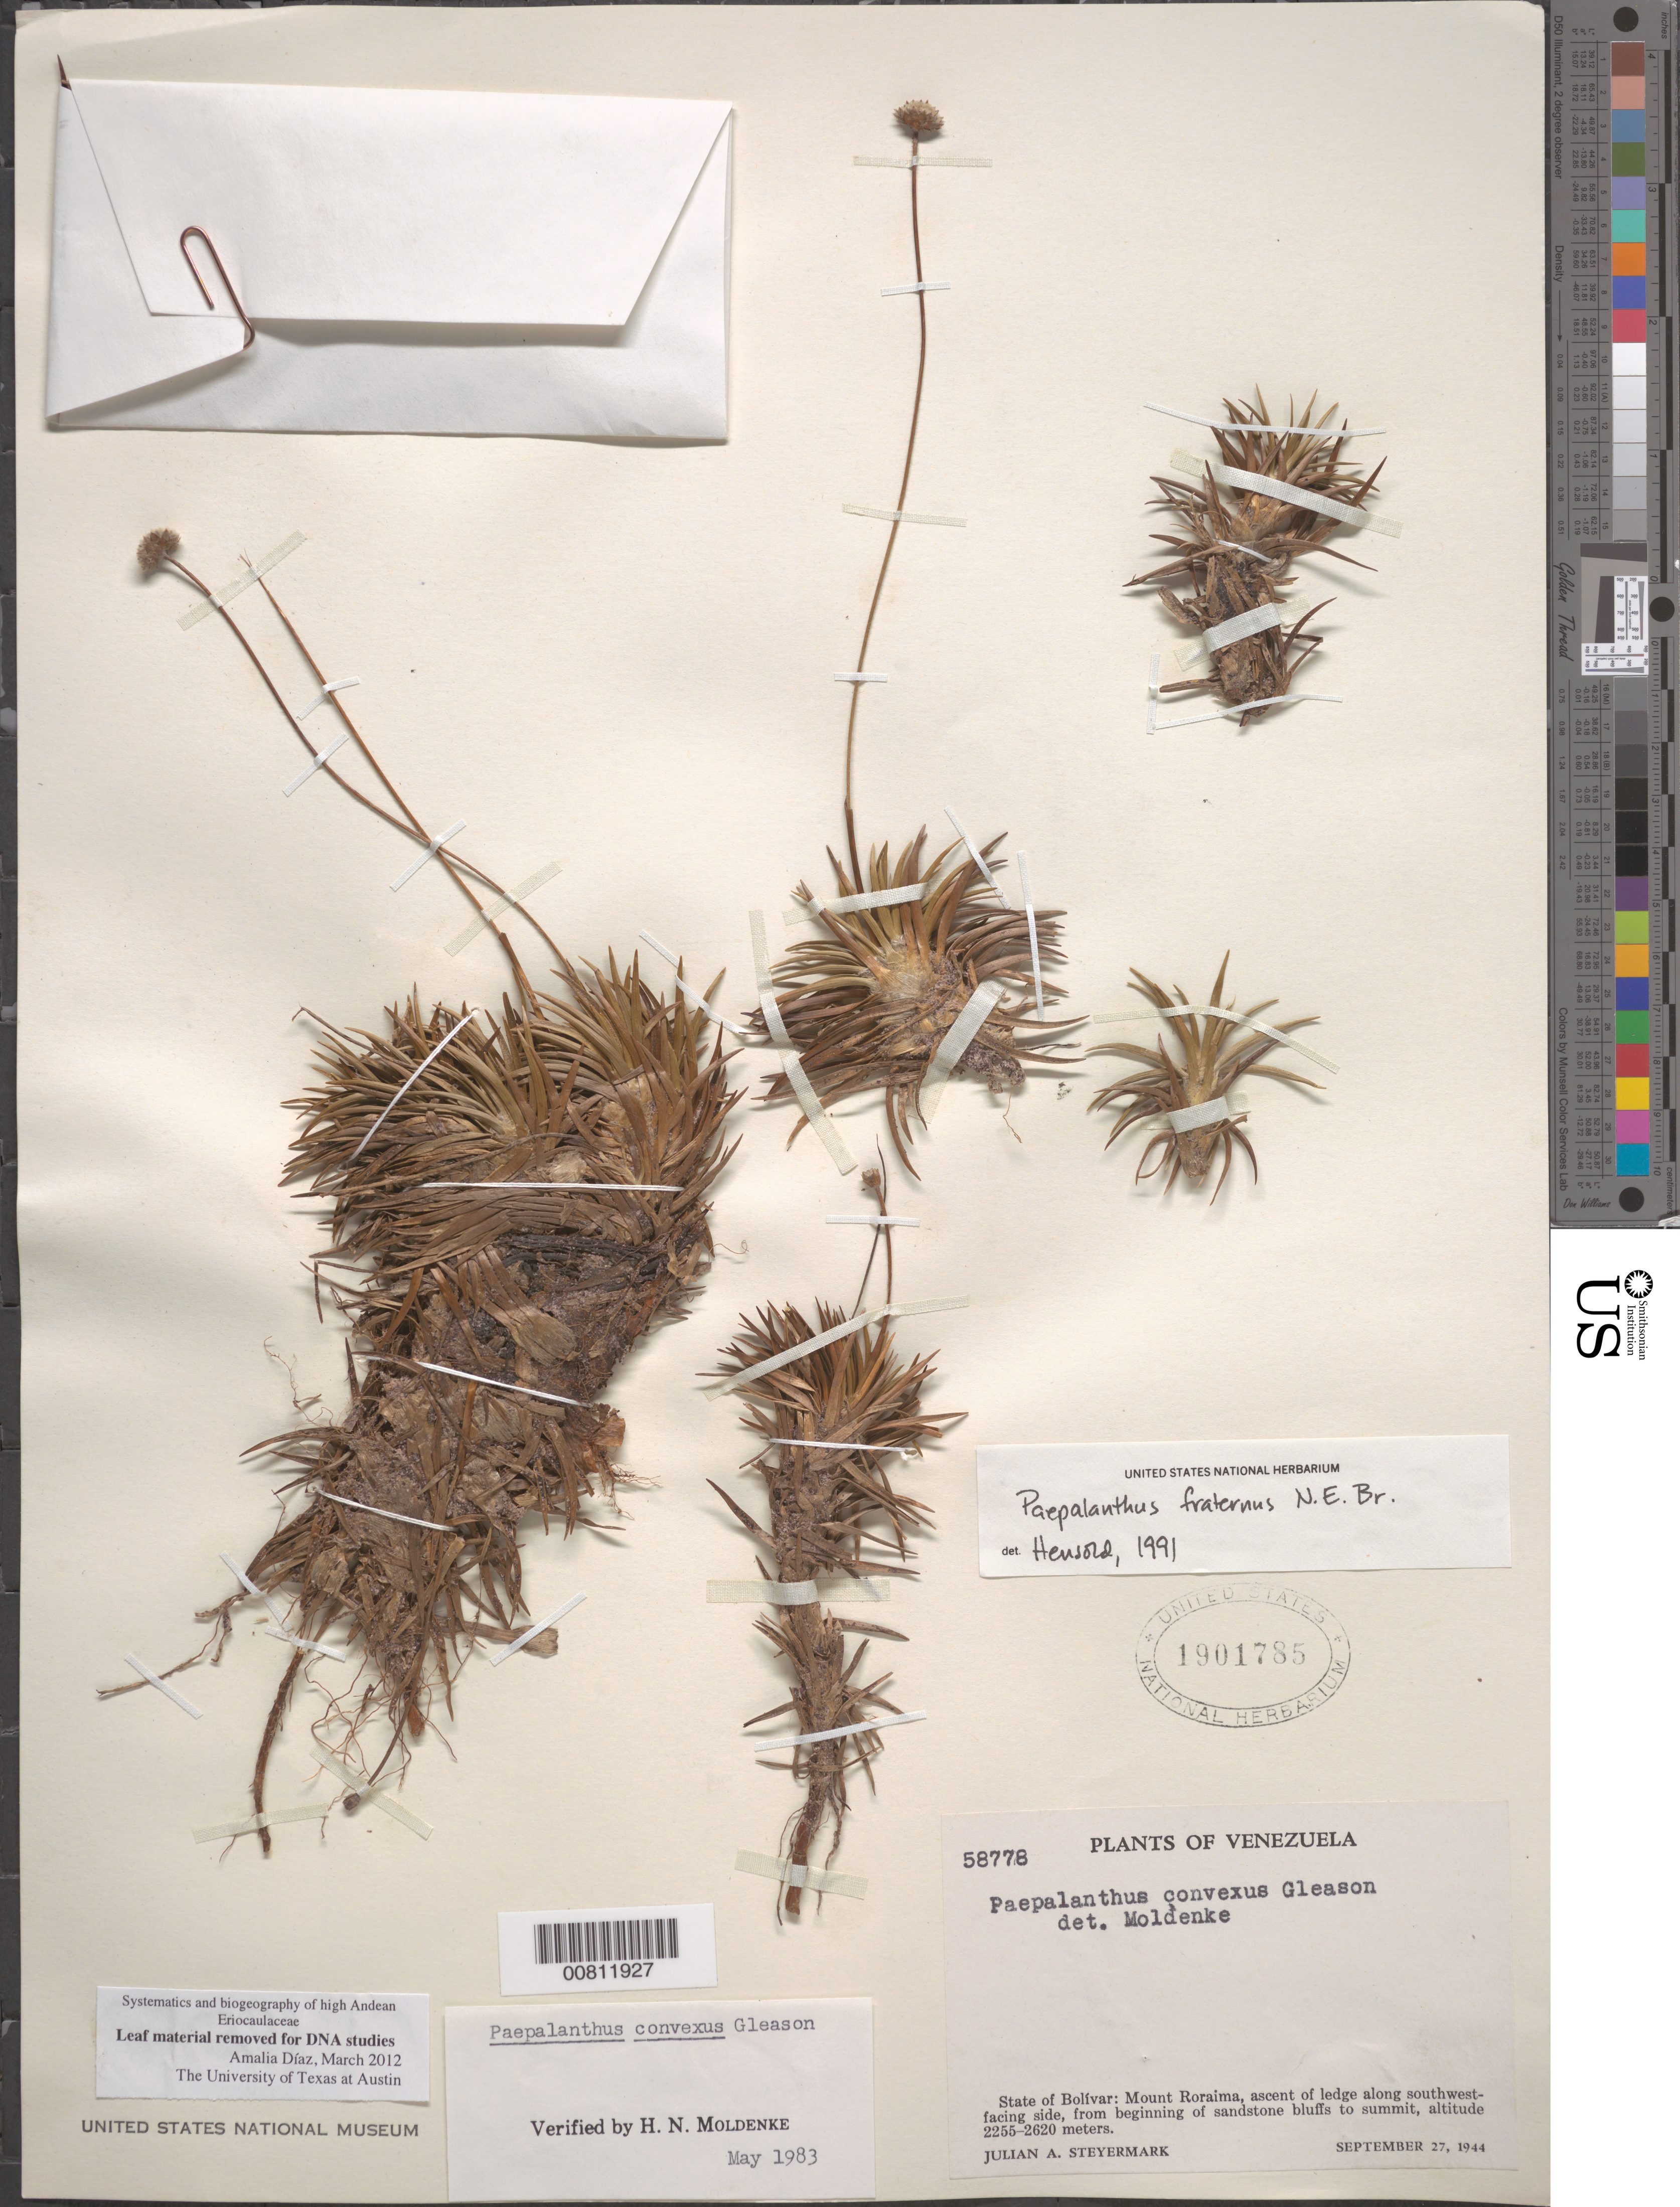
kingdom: Plantae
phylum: Tracheophyta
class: Liliopsida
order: Poales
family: Eriocaulaceae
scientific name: Monosperma fraterna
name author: (N.E. Br.) Andrino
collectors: J. Steyermark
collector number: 58778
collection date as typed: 27-Sep-44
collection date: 1944-09-27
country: Venezuela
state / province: Bolívar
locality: Mt. Roraima, SW-facing side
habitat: From beginning of sandstone bluffs to summit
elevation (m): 2255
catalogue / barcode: US 1901785